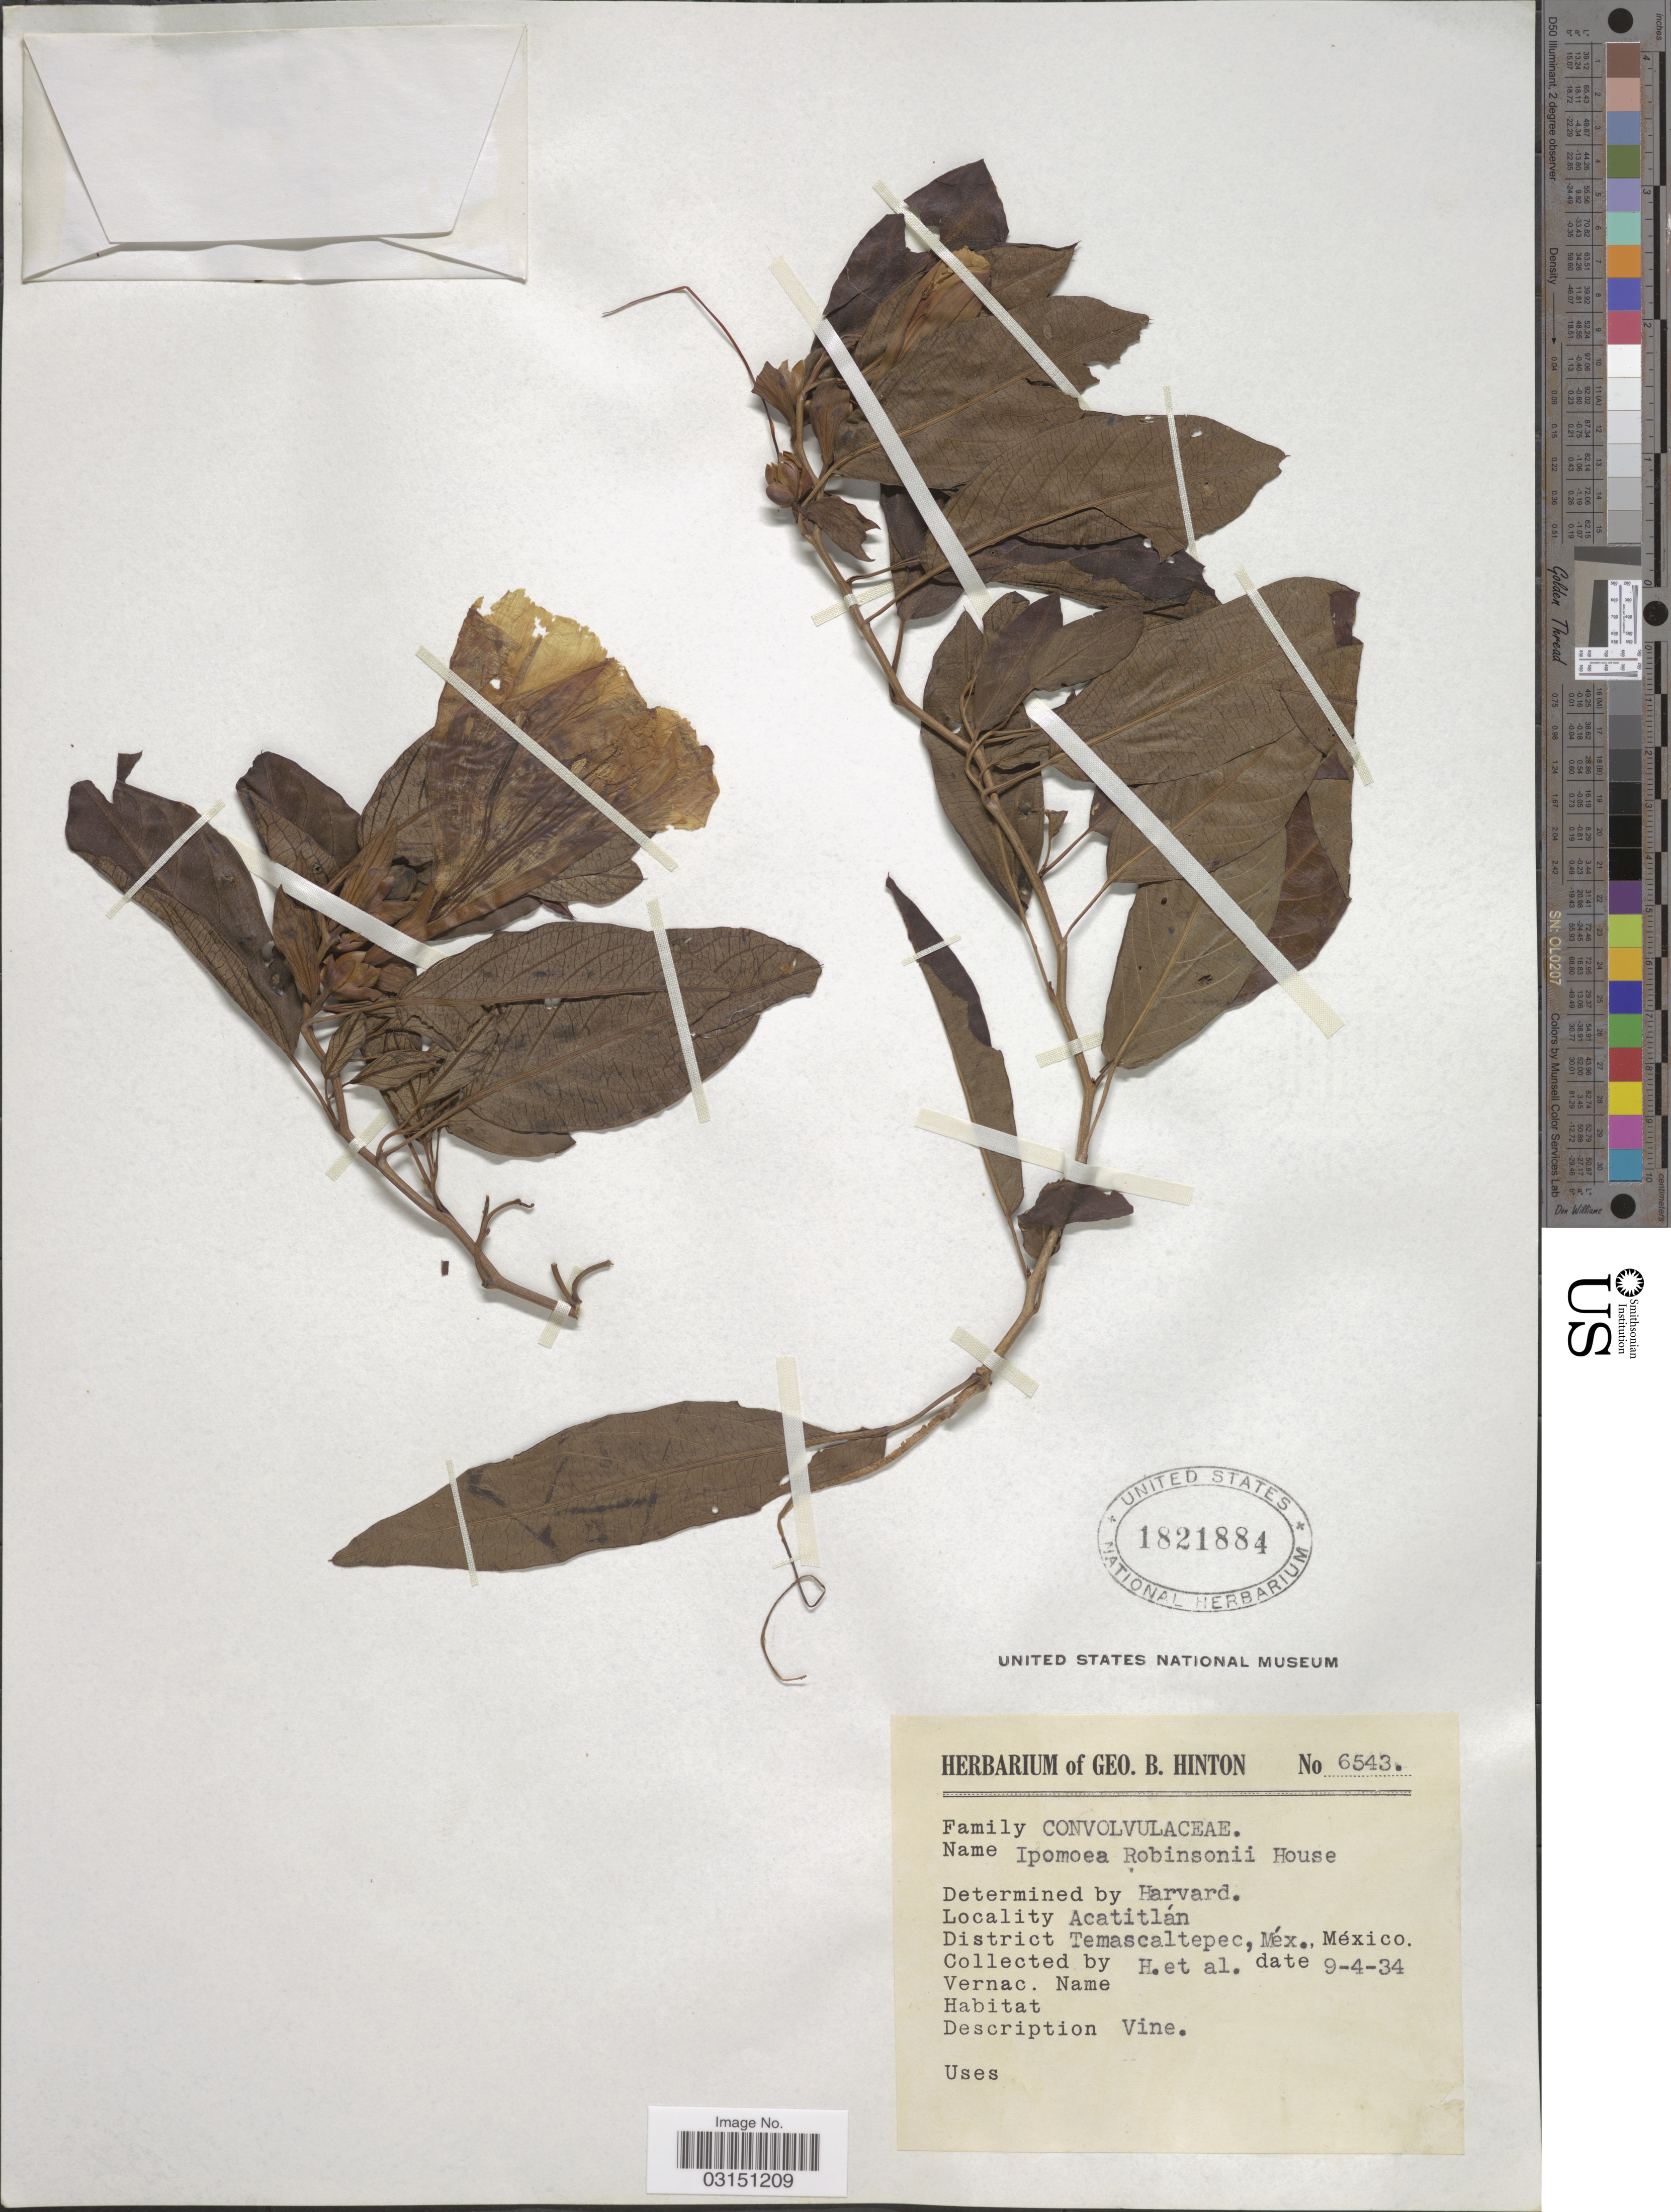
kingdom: Plantae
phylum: Tracheophyta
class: Magnoliopsida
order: Solanales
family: Convolvulaceae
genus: Ipomoea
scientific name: Ipomoea robinsonii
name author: House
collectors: G. B. Hinton & et al.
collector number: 6543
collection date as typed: Transcribed d/m/y: 9/4/34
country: Mexico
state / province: México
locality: Acatitlán, District Temascaltepec.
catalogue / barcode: US 1821884